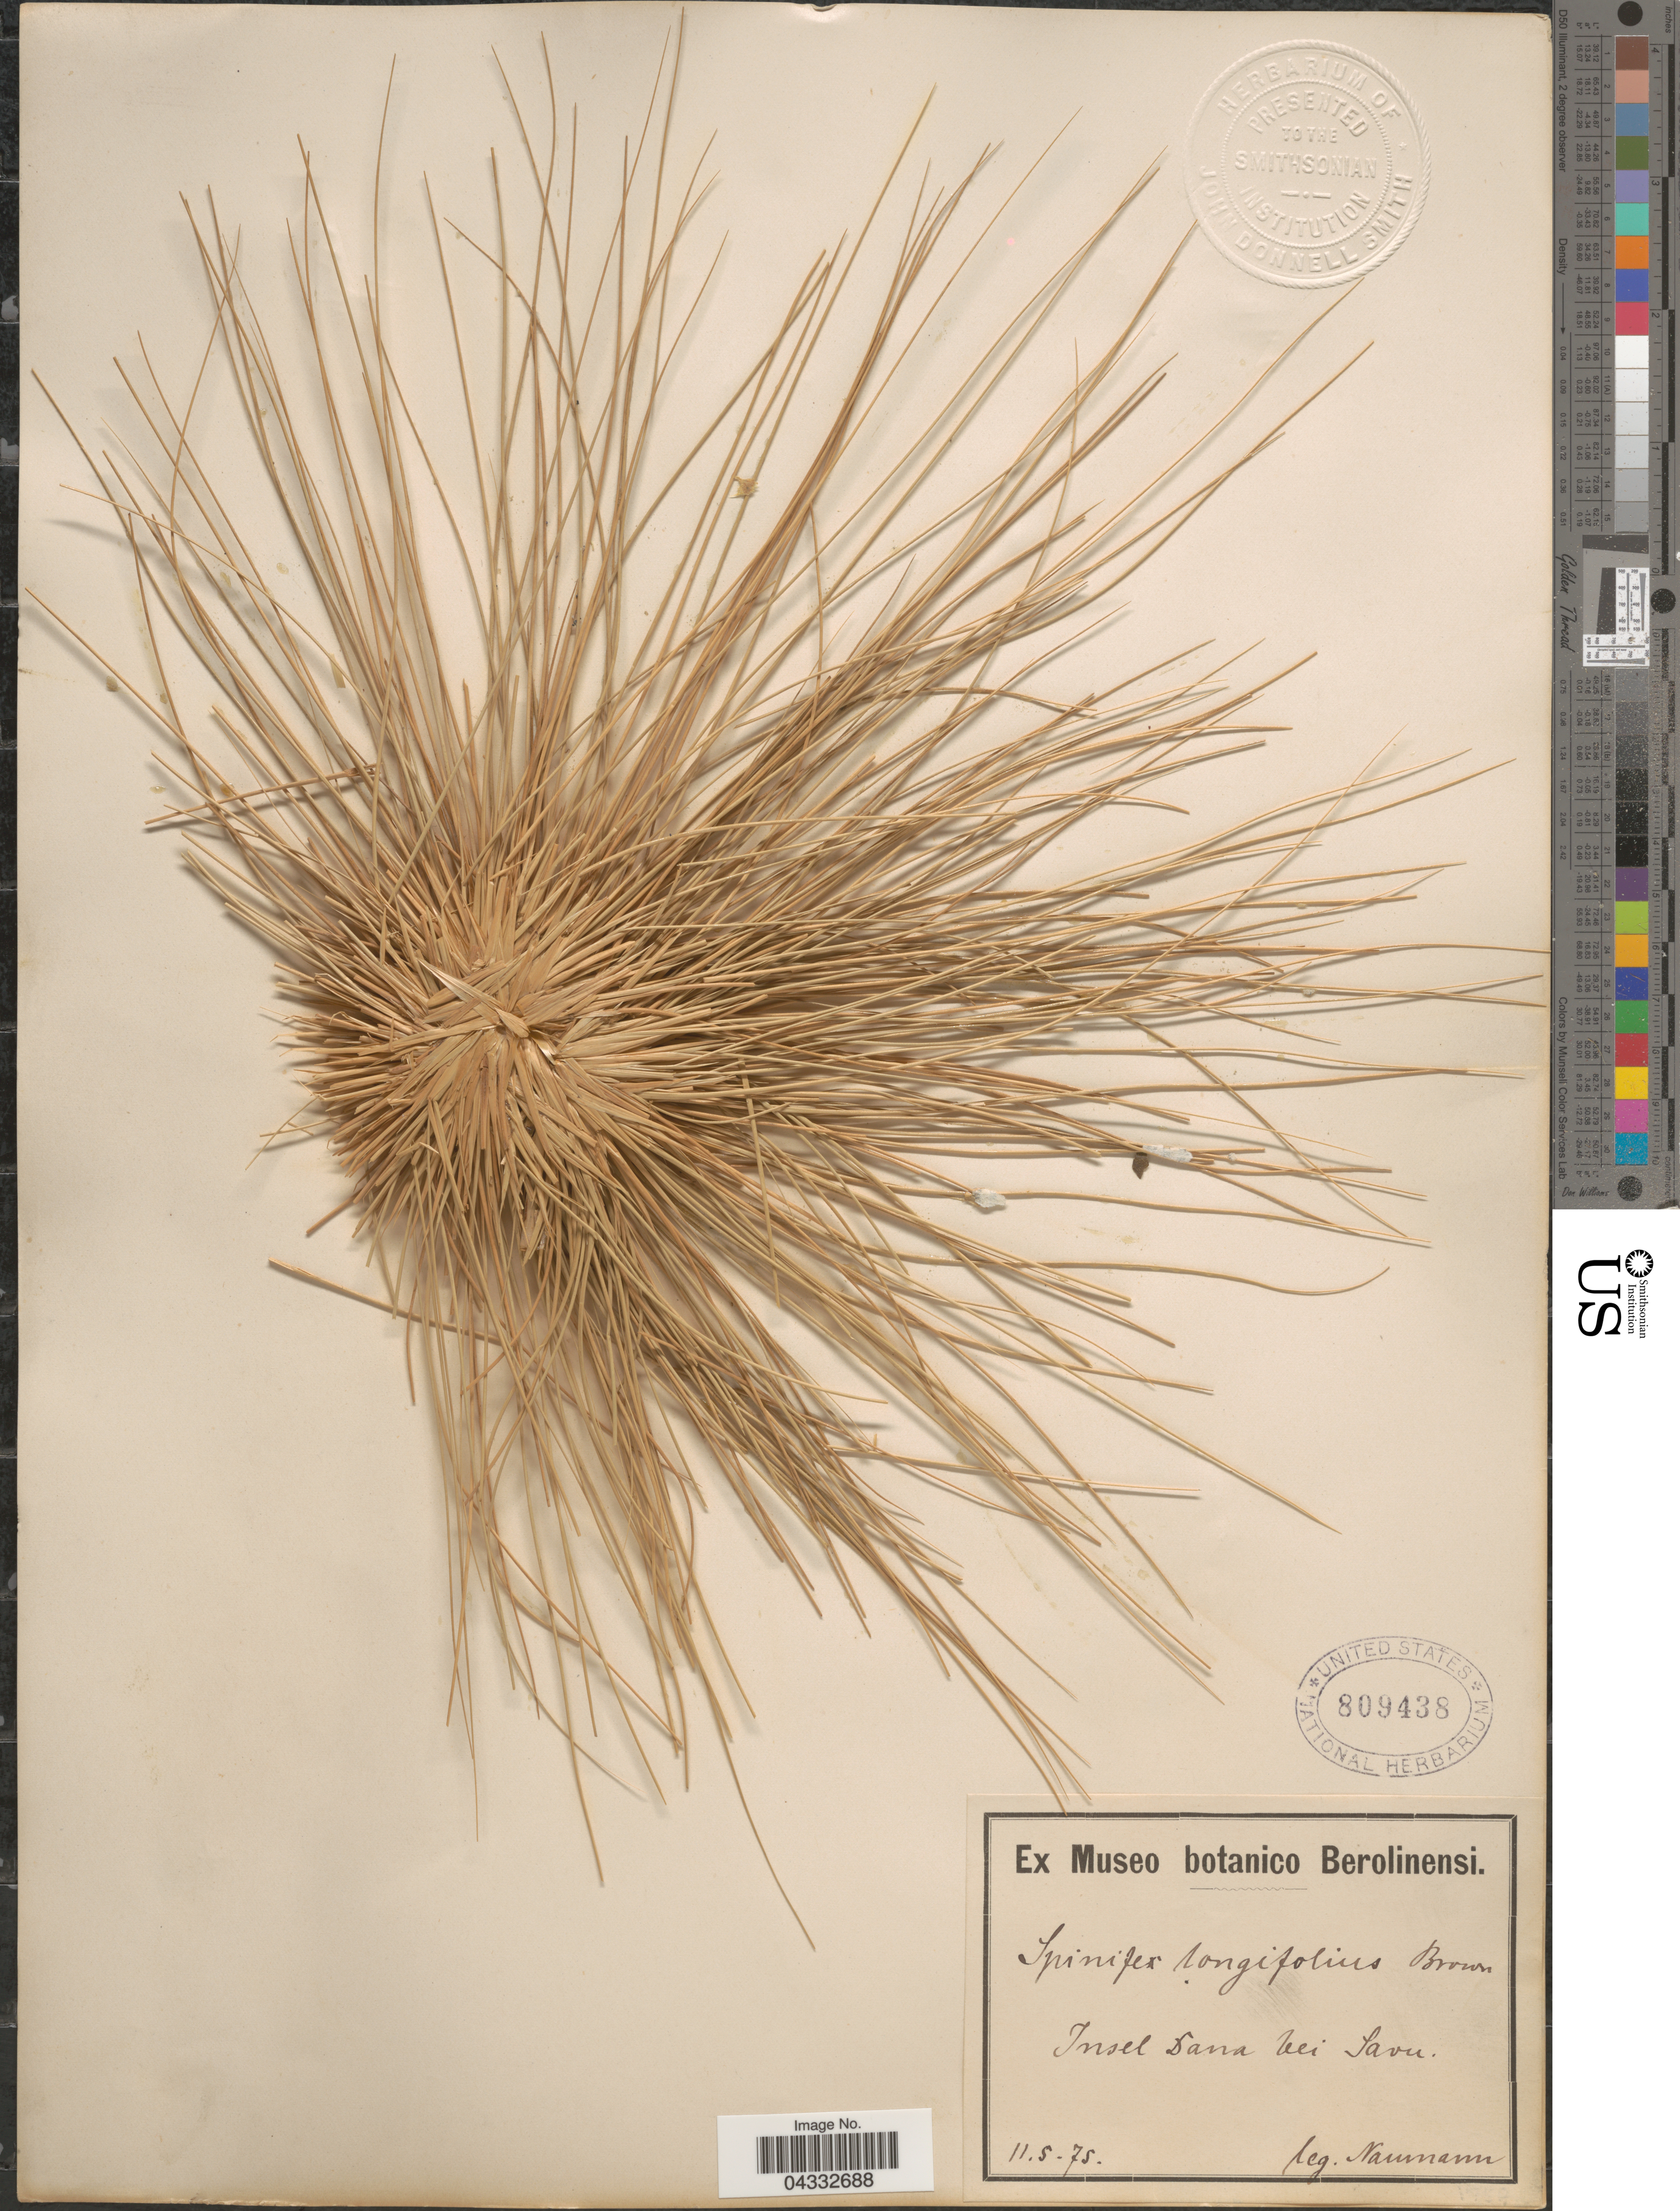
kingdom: Plantae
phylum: Tracheophyta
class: Liliopsida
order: Poales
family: Poaceae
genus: Spinifex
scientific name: Spinifex littoreus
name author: (Burm. f.) Merr.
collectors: -. Naumann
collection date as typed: Transcribed d/m/y: 11/5/75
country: Indonesia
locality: Insel Dana bei Savu.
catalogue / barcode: US 809438